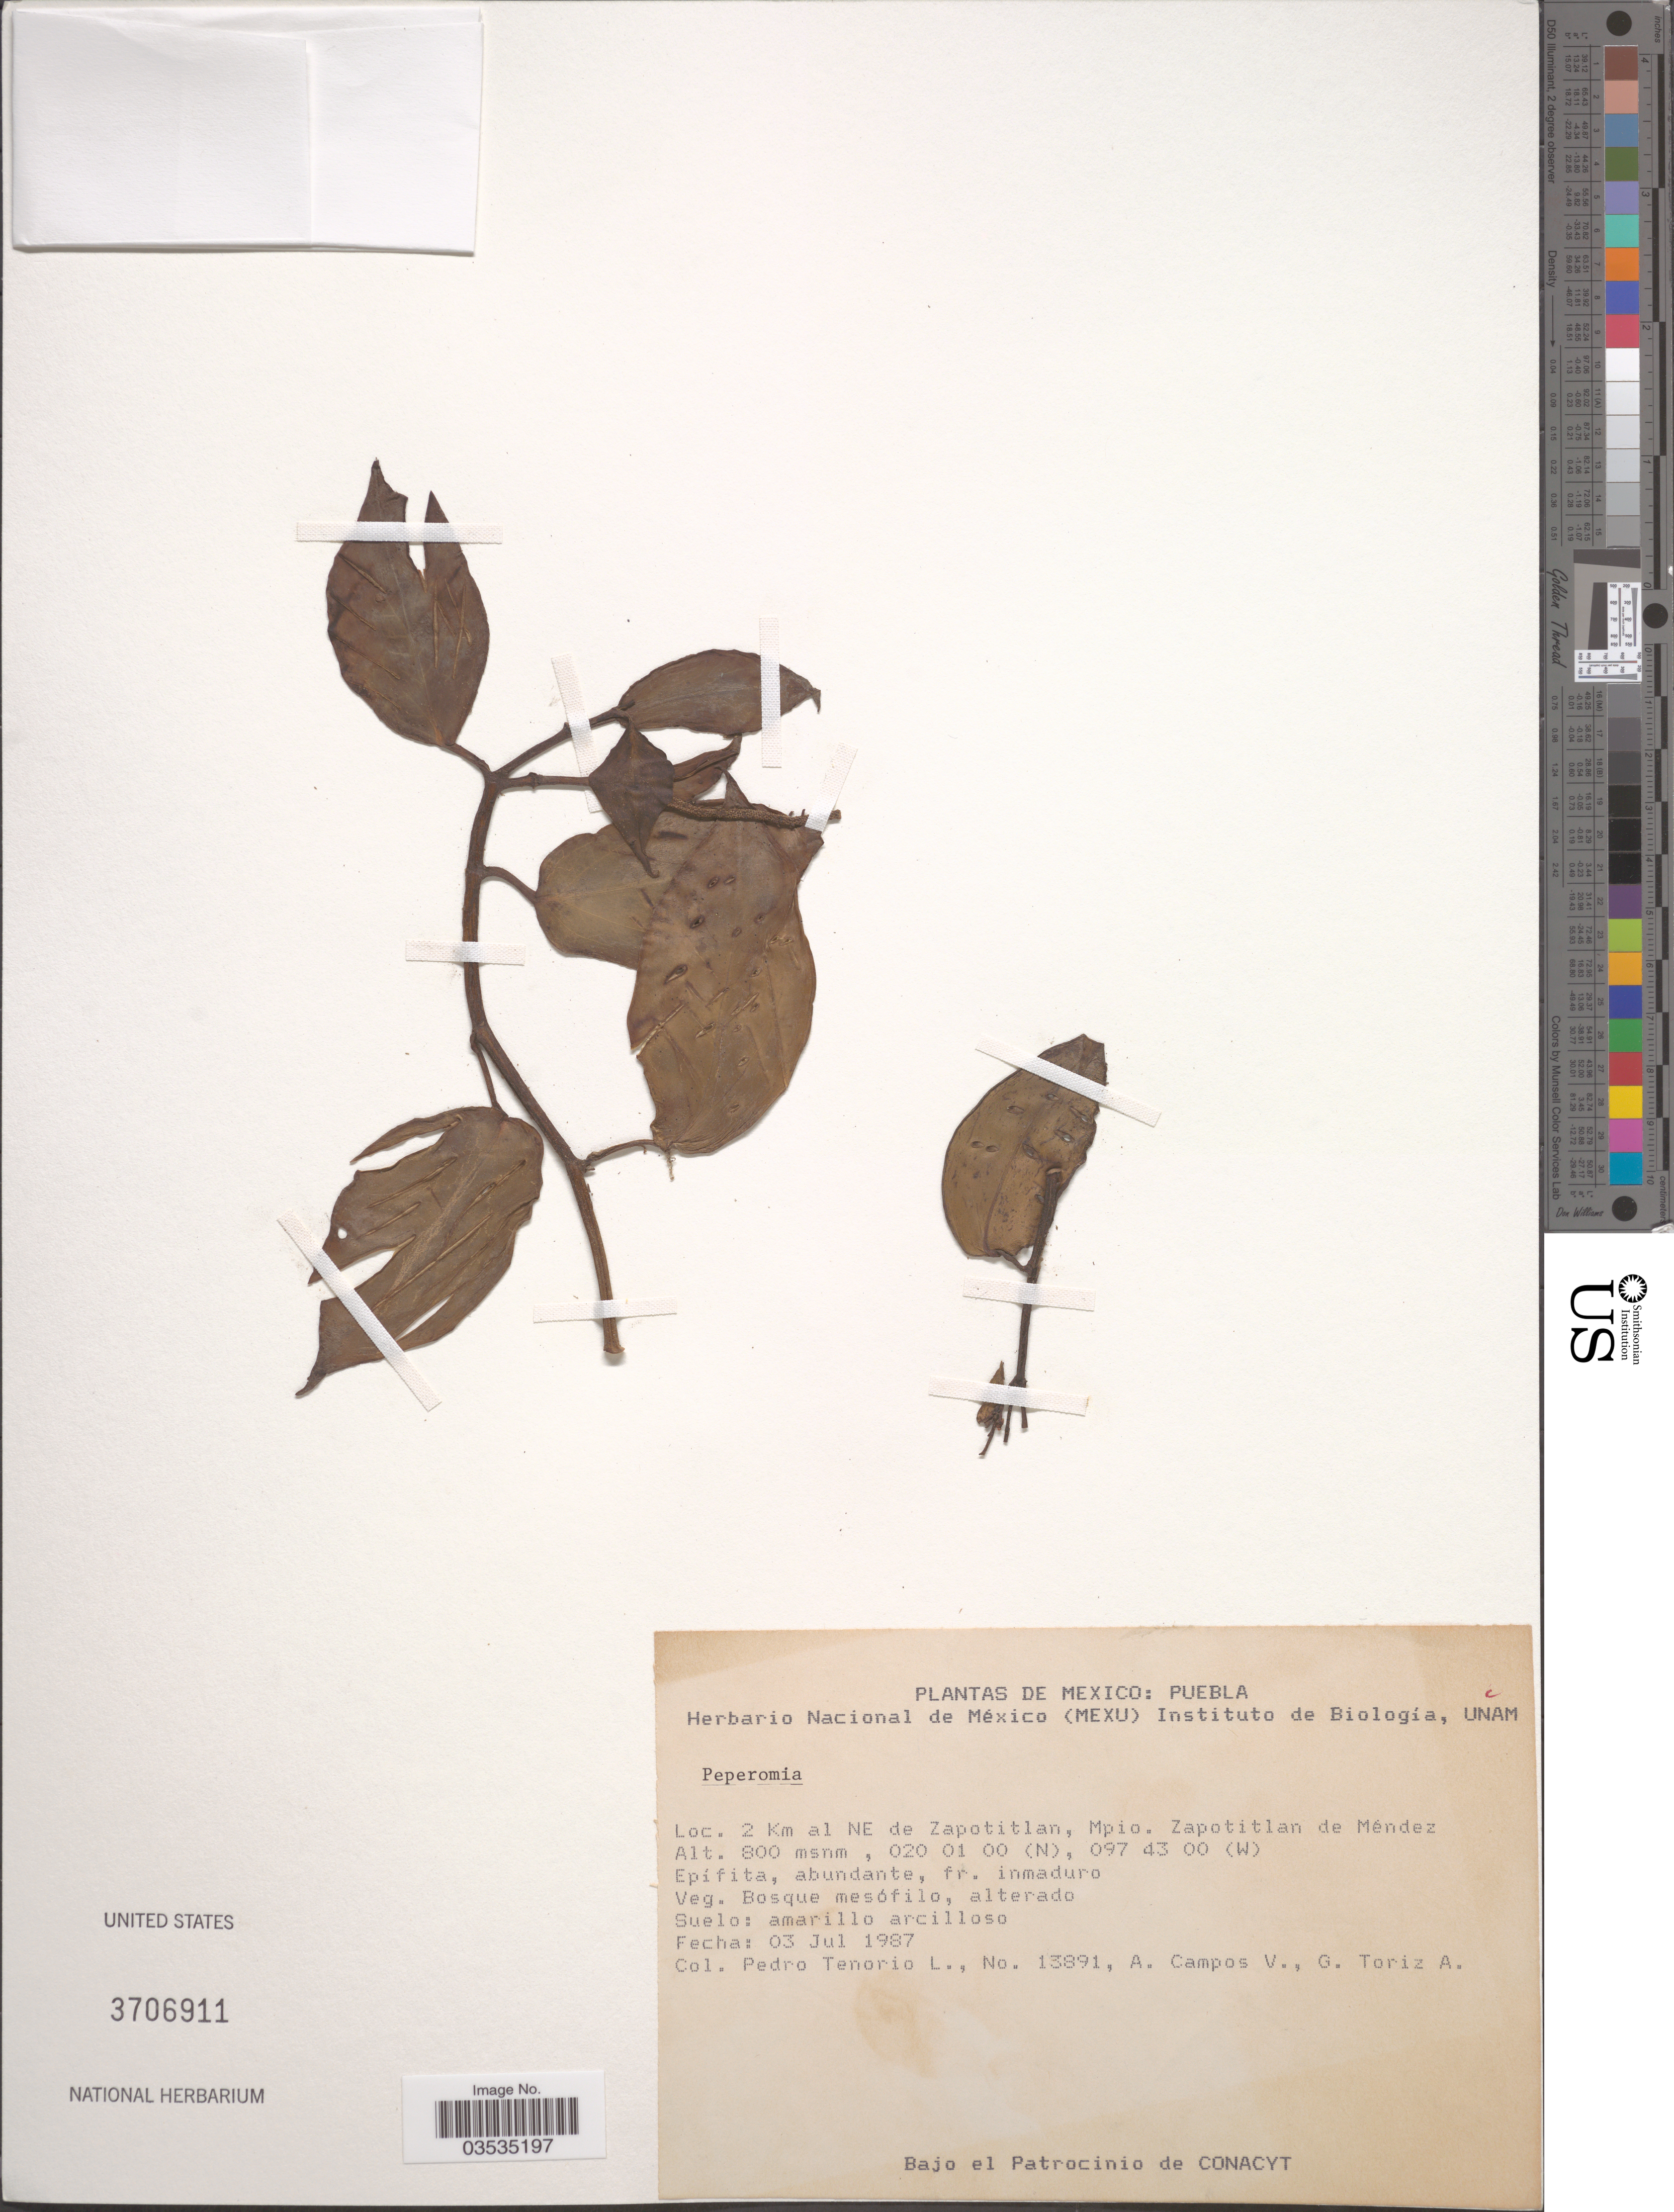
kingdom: Plantae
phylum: Tracheophyta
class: Magnoliopsida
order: Piperales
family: Piperaceae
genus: Peperomia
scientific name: Peperomia granulosa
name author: Trel.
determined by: Jiménez, José Estaban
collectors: P. Tenorio L., A. Campos V. & G. Toriz A.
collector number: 13891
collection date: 1987-07-03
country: Mexico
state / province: Puebla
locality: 2 Km al NE de Zapotitlan, Mpio. Zapotitlan de Méndez.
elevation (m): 800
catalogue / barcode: US 3706911